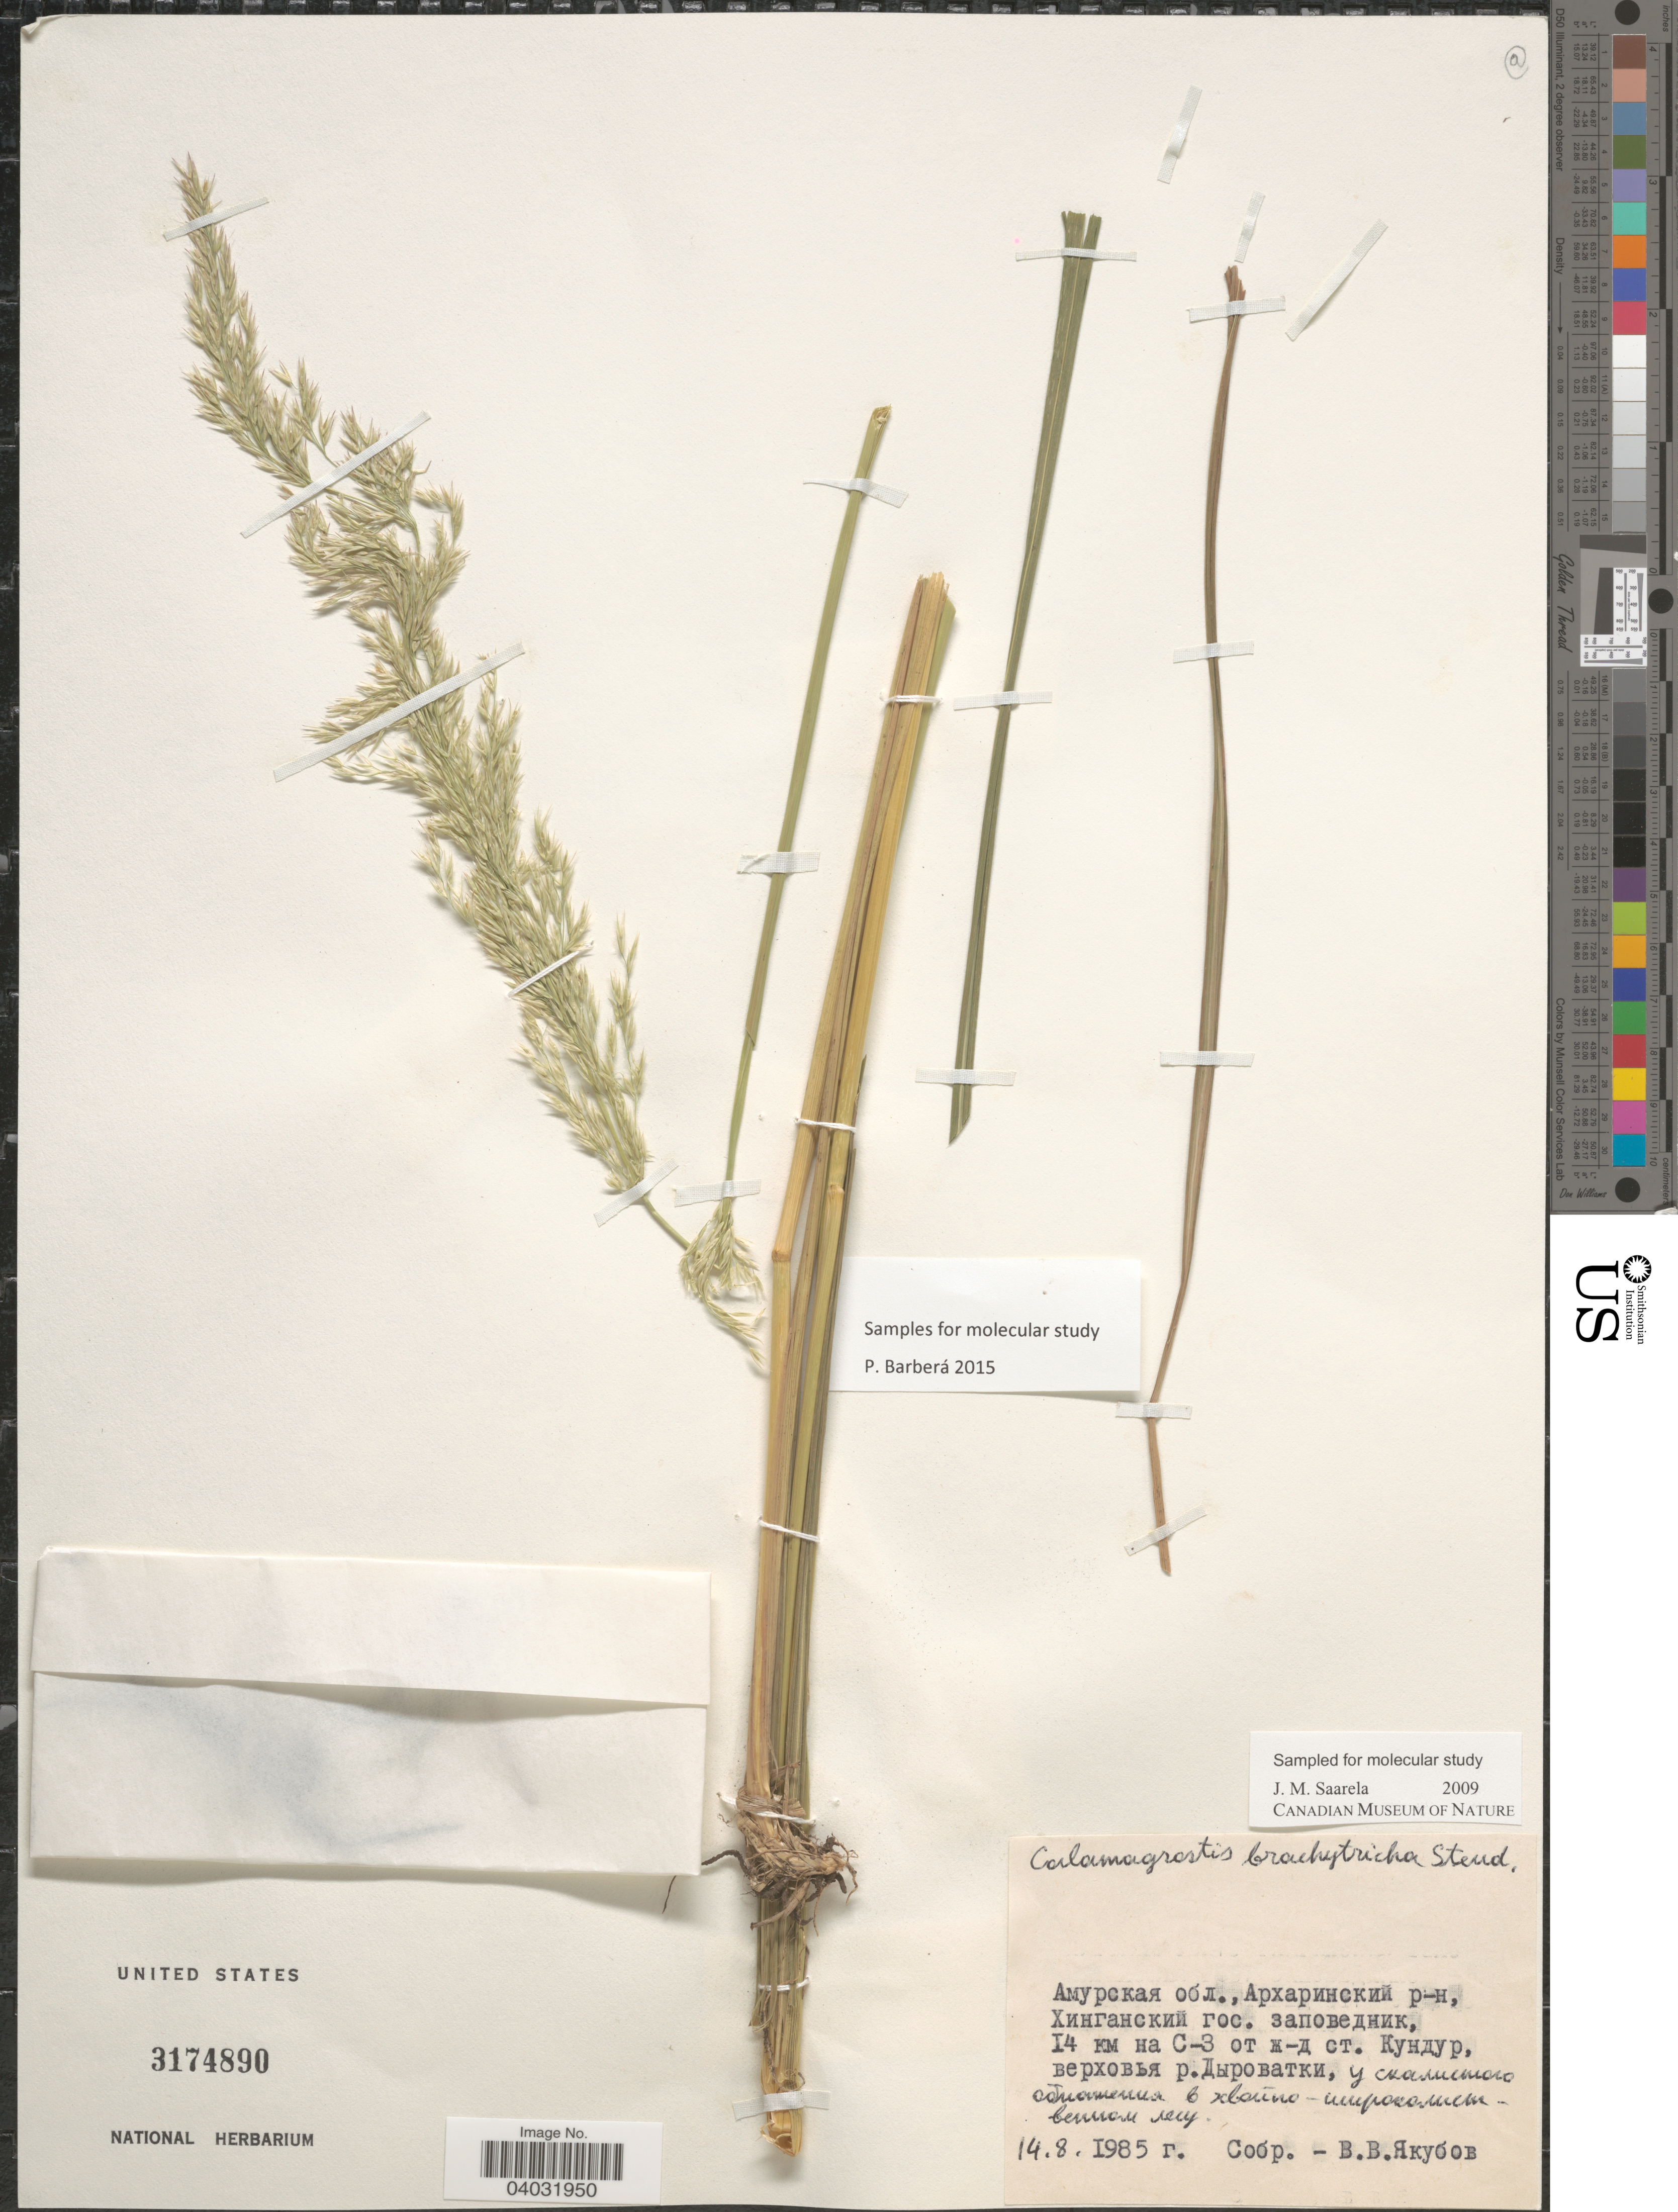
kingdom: Plantae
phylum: Tracheophyta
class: Liliopsida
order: Poales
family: Poaceae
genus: Calamagrostis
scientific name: Calamagrostis brachytricha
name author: Steud.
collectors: V. Yakubov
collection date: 1985-08-14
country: Russian Federation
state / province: Amur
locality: District Arkharinskiy, Khingan Nature Reserve, 14 km NW of Kundur railroad station, upper of river Dyrovatka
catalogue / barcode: US 3174890